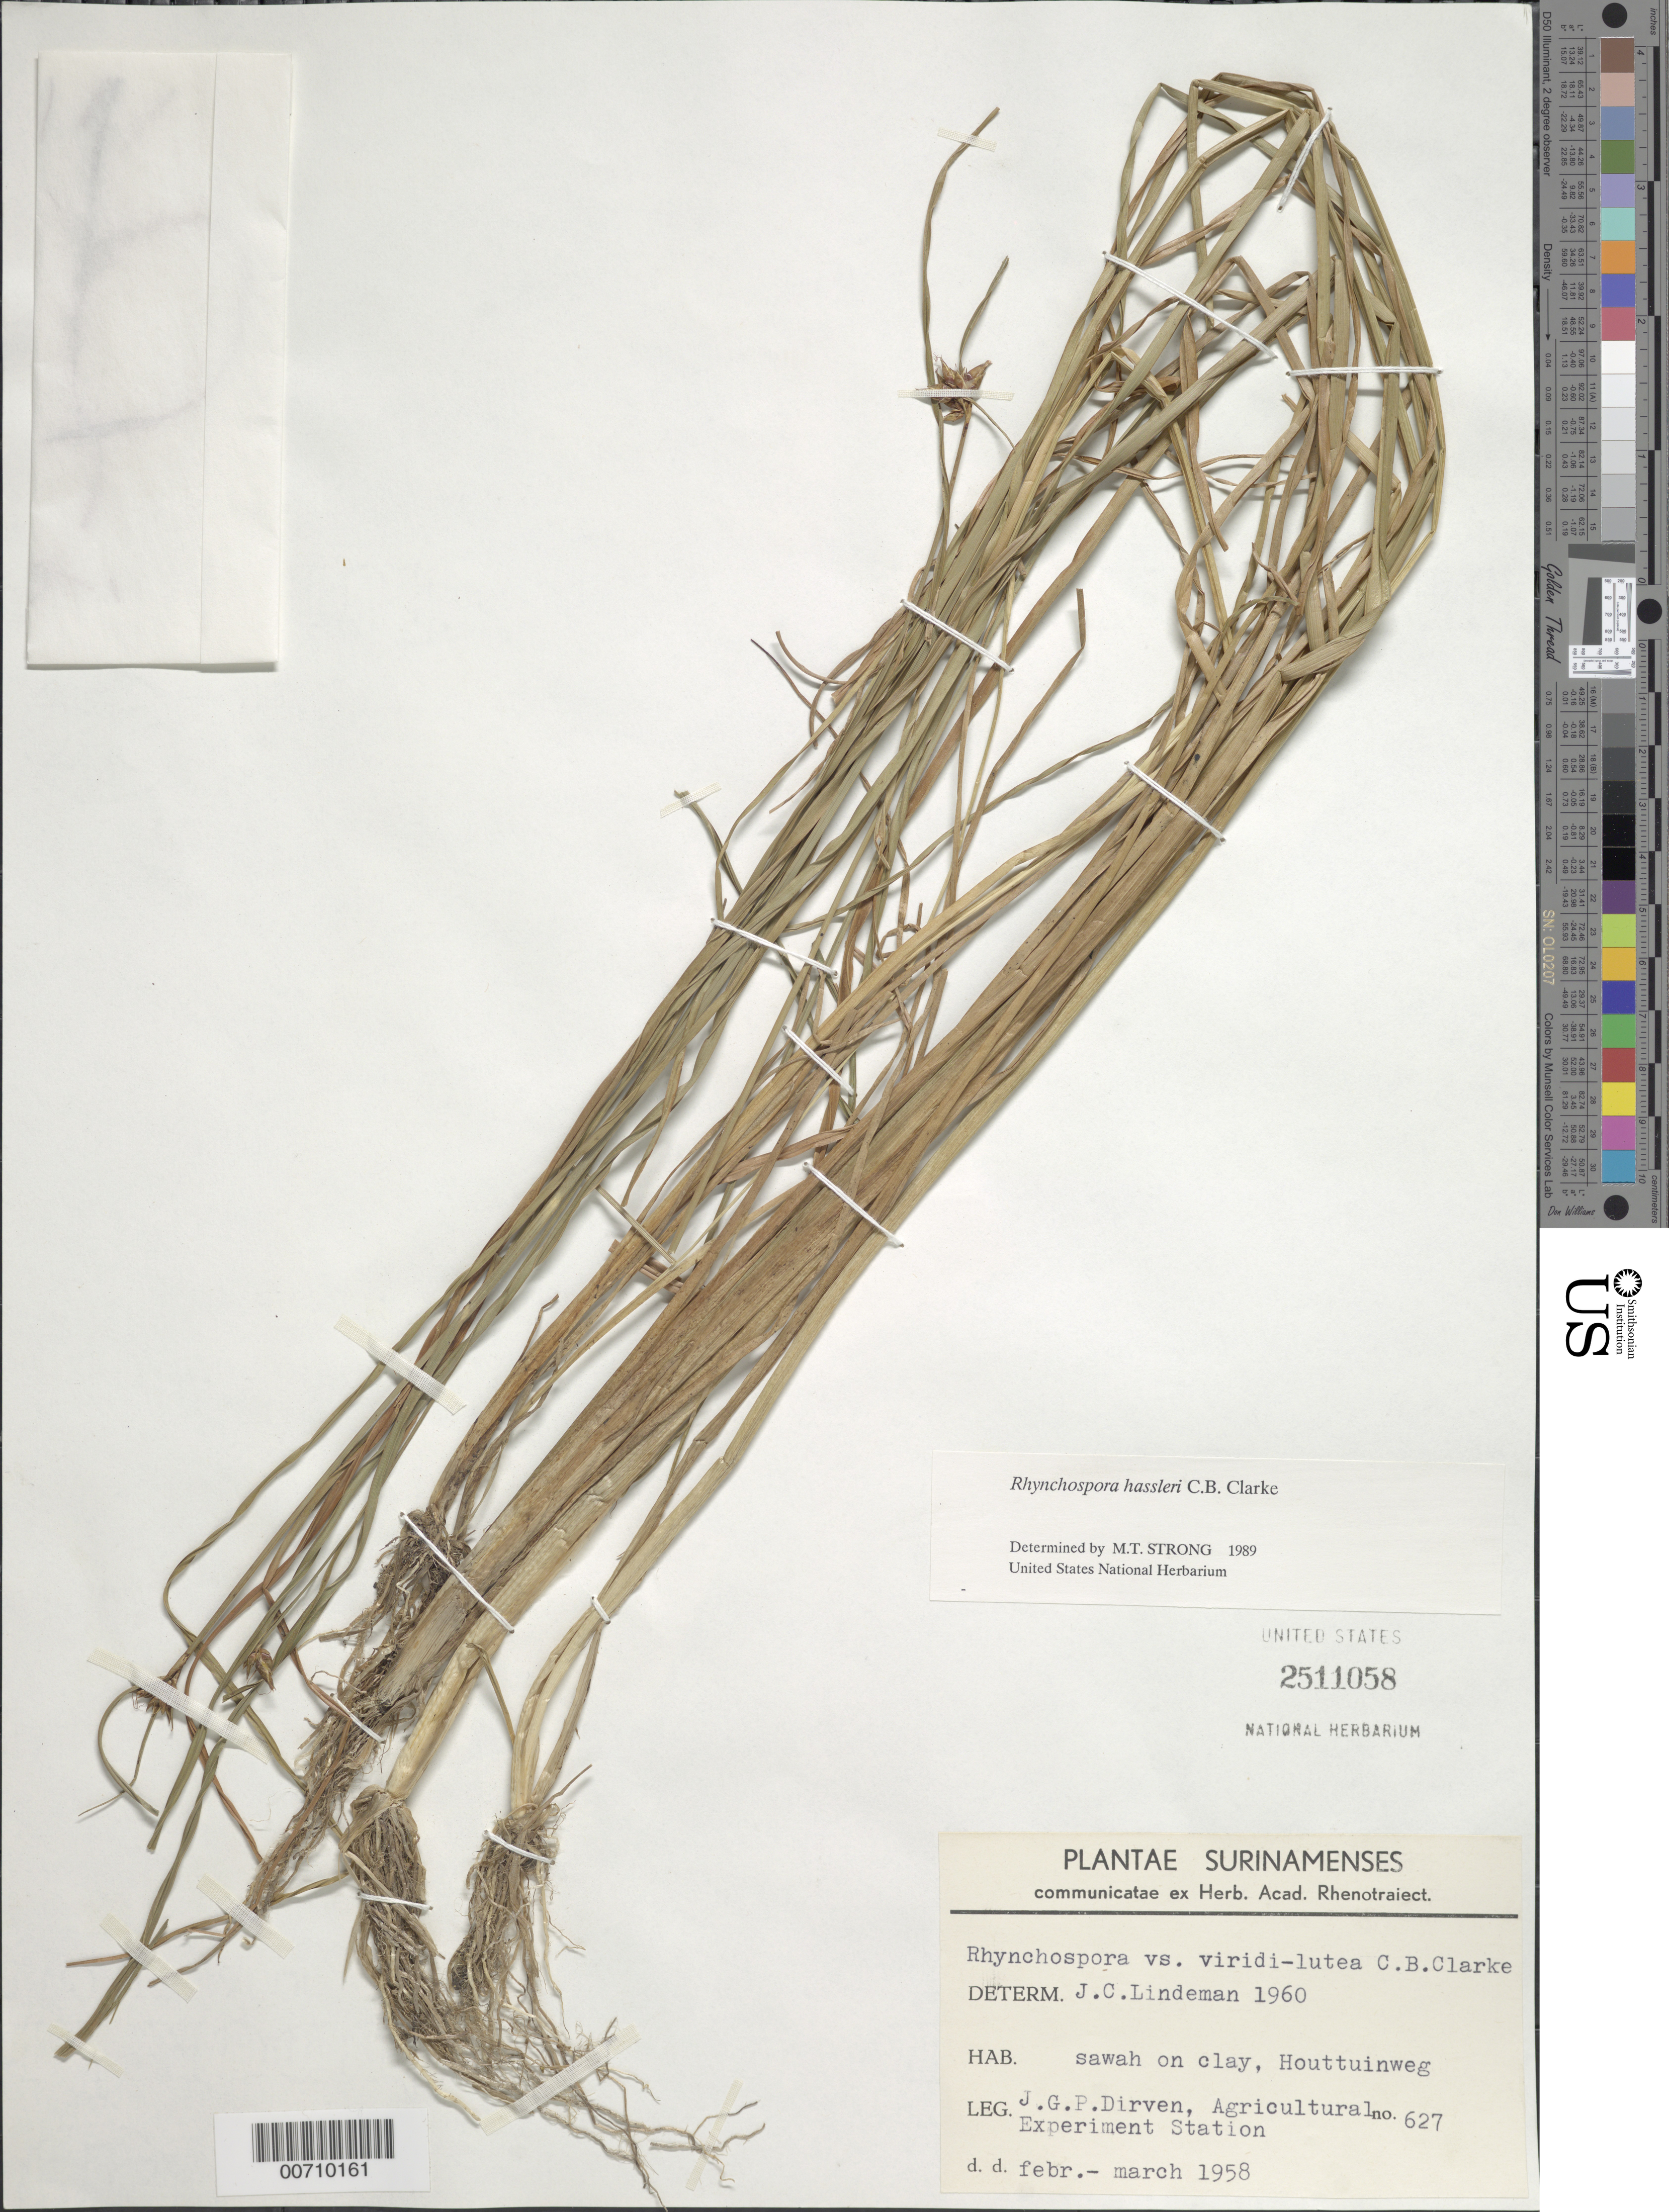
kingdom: Plantae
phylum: Tracheophyta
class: Liliopsida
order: Poales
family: Cyperaceae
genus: Rhynchospora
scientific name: Rhynchospora hassleri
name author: C.B. Clarke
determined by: Strong, Mark T., (BOT), Smithsonian Institution - National Museum of Natural History (UNITED STATES)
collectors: J. Dirven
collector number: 627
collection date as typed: Feb-58 to Mar-58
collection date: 1958-02/1958-03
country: Suriname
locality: Houttuinweg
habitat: Savanna on clay; Agricultural Experiment Station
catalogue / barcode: US 2511058